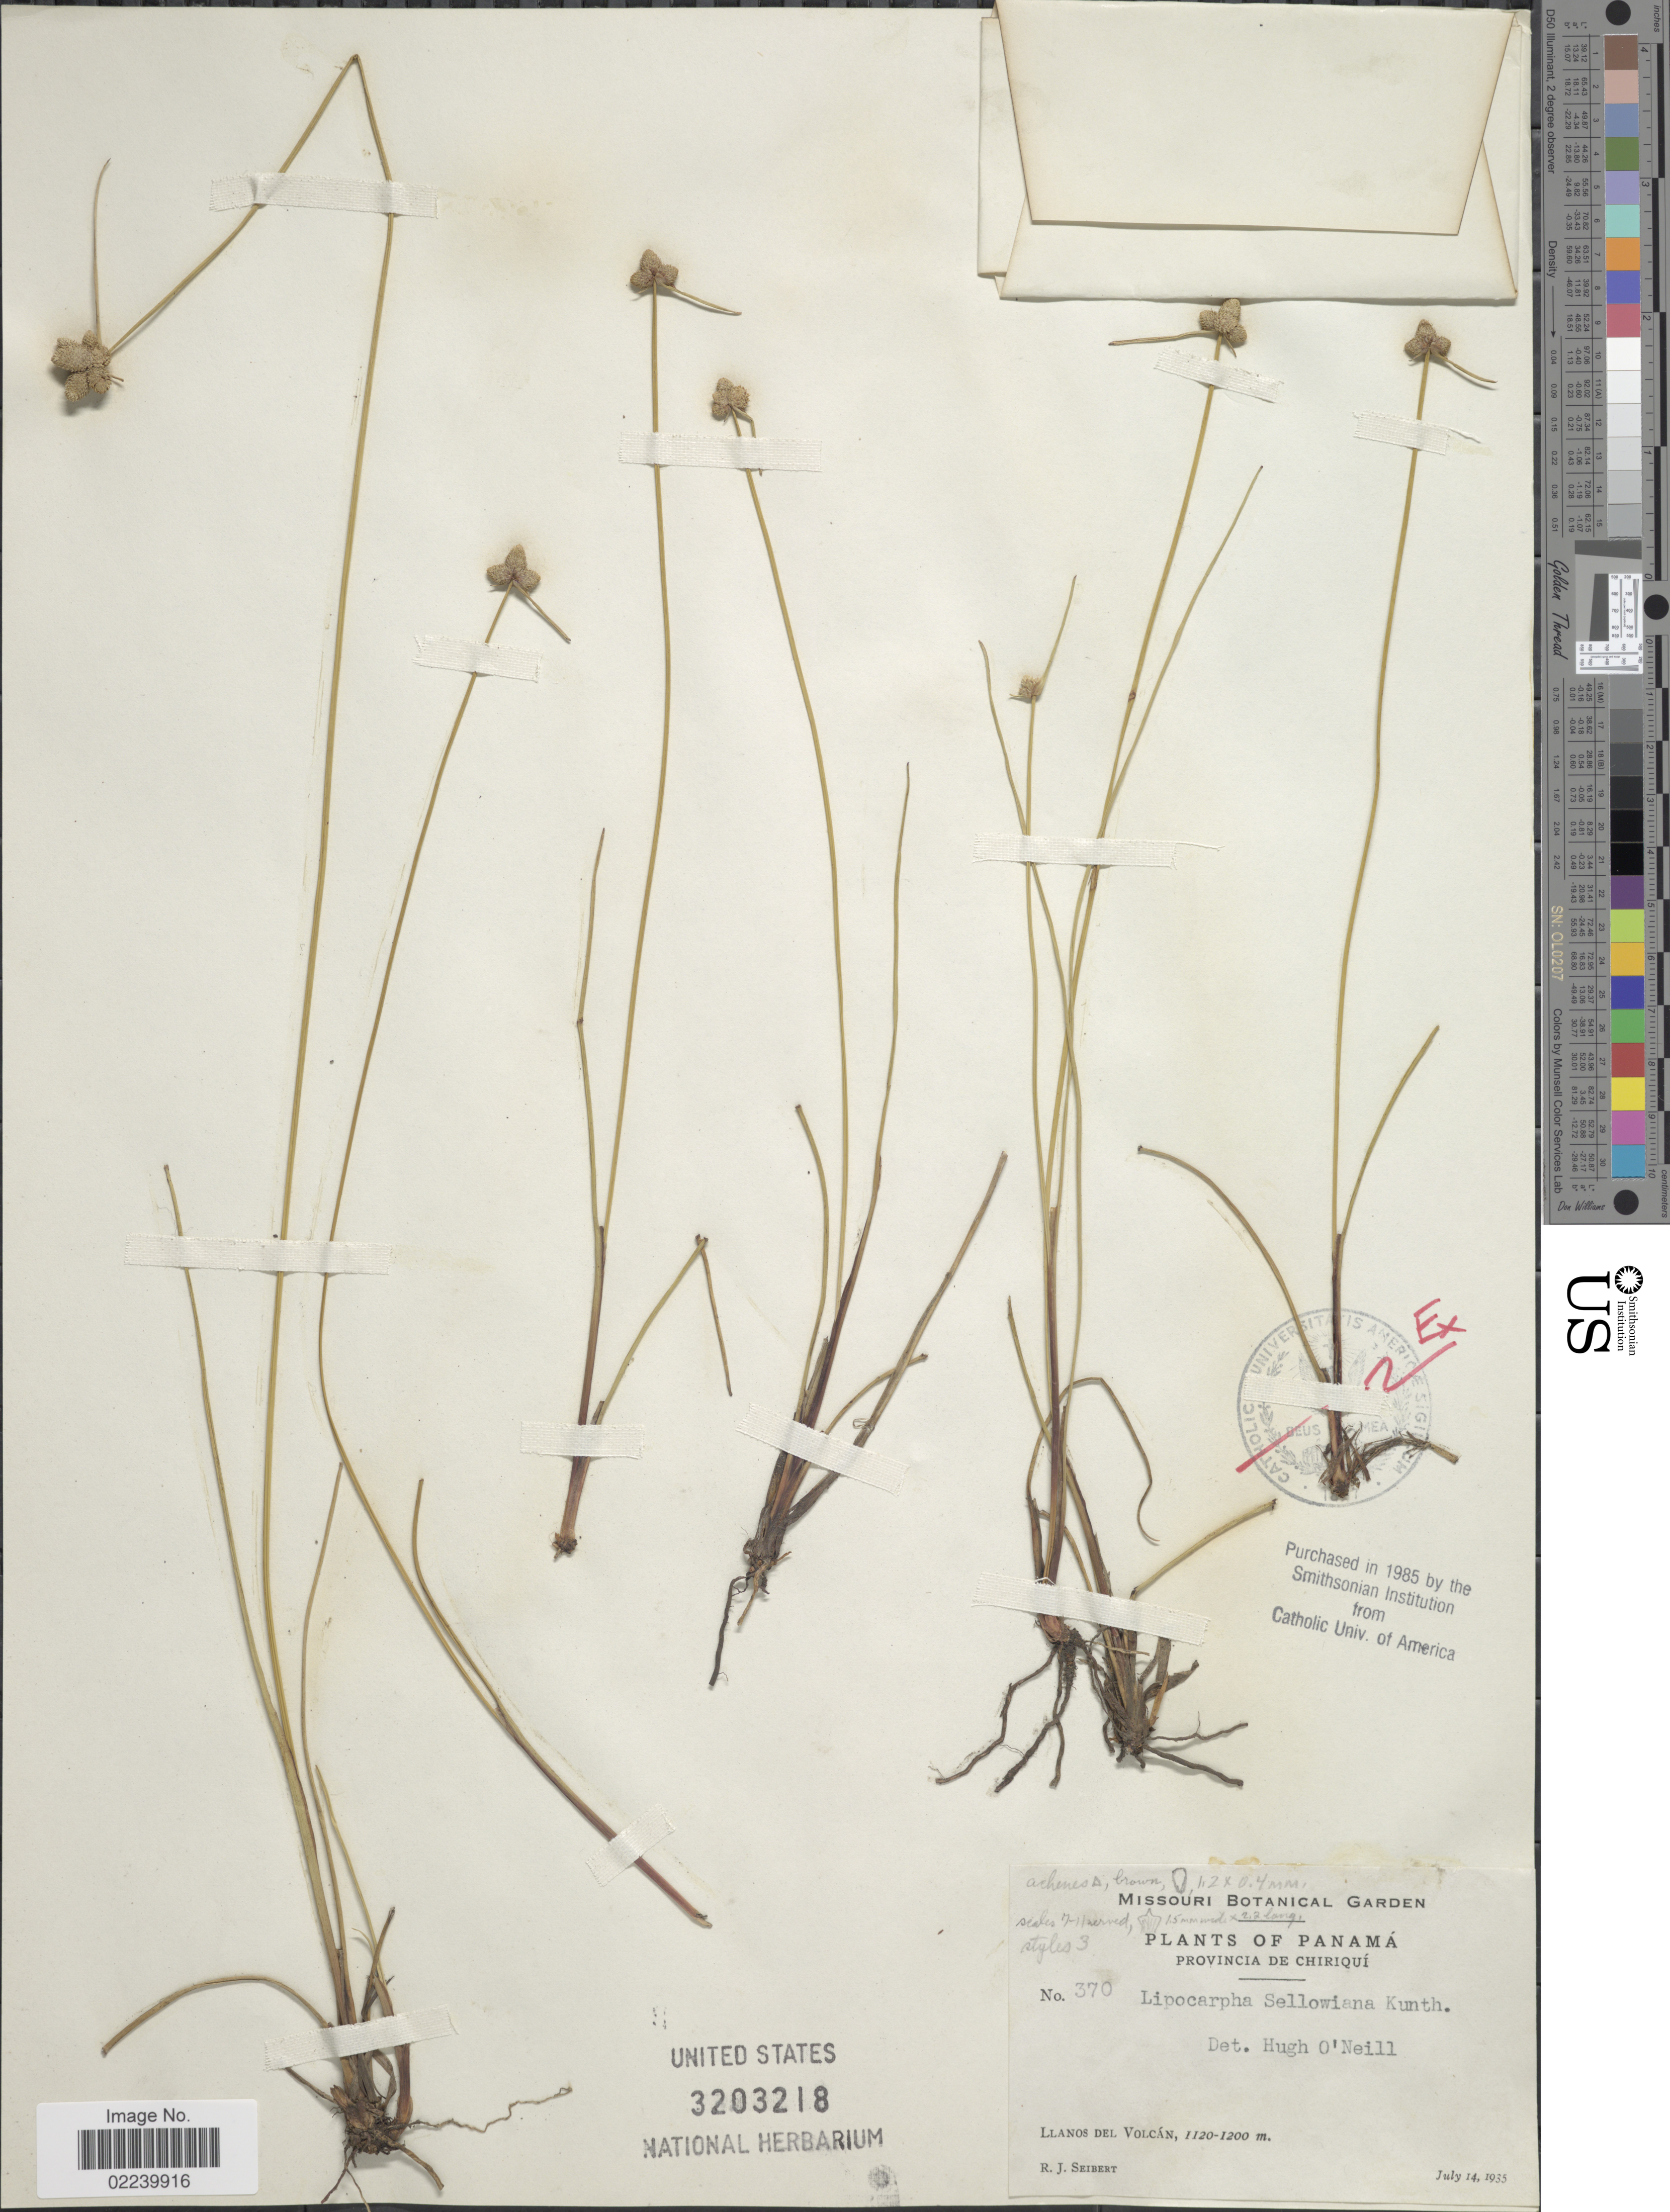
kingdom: Plantae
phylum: Tracheophyta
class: Liliopsida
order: Poales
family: Cyperaceae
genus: Cyperus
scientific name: Cyperus sellowianus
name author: (Kunth) T. Koyama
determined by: Strong, M. T., (US), Smithsonian Institution - National Museum of Natural History (UNITED STATES)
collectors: R. J. Seibert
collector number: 370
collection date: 1935-07-14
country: Panama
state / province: Chiriqui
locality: Llanos del Volcan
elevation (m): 1120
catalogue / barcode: US 3203218